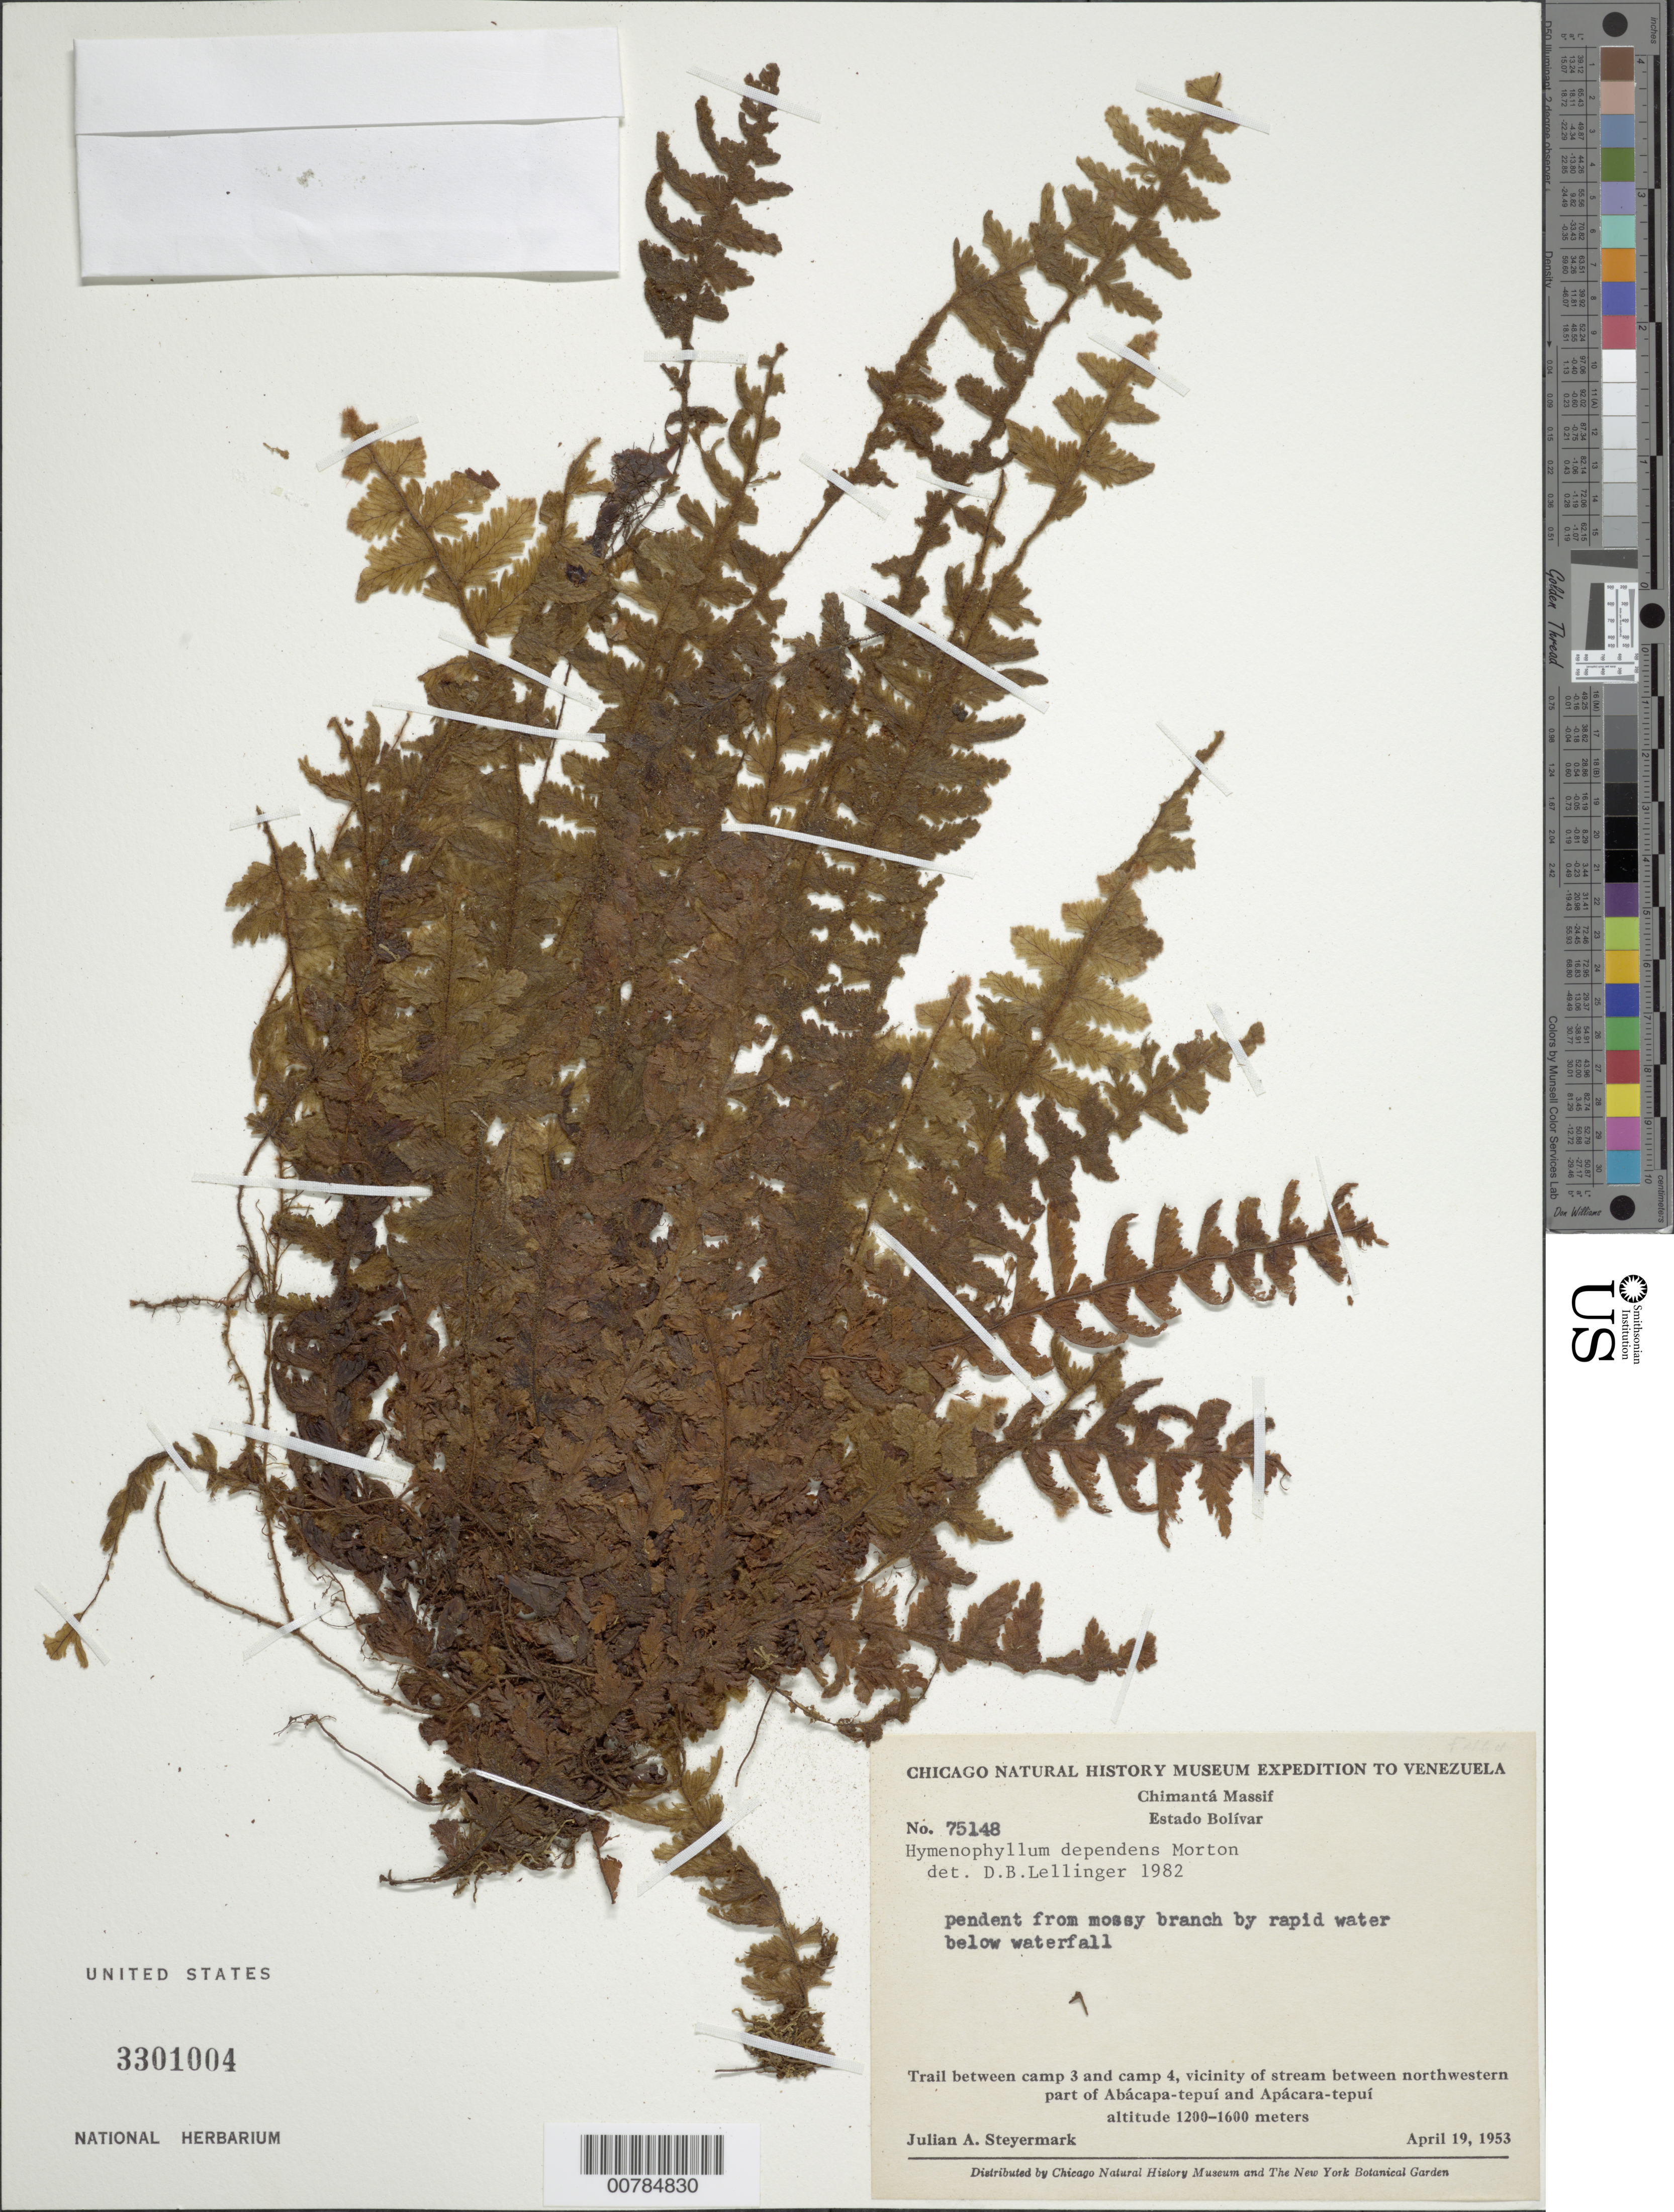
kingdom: Plantae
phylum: Tracheophyta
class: Polypodiopsida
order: Hymenophyllales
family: Hymenophyllaceae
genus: Hymenophyllum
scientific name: Hymenophyllum dependens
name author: C.V. Morton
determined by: Lellinger, David B., (BOT), Smithsonian Institution - National Museum of Natural History (UNITED STATES)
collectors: J. Steyermark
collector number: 75148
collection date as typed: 19-Apr-53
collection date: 1953-04-19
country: Venezuela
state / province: Bolívar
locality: Chimantá Massif, between camp 3 and camp 4, vicinity of stream between NW part of Abácapa-tepuí and Apácara-tepuí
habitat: On mossy branch by rapid water below waterfall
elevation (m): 1200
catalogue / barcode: US 3301004